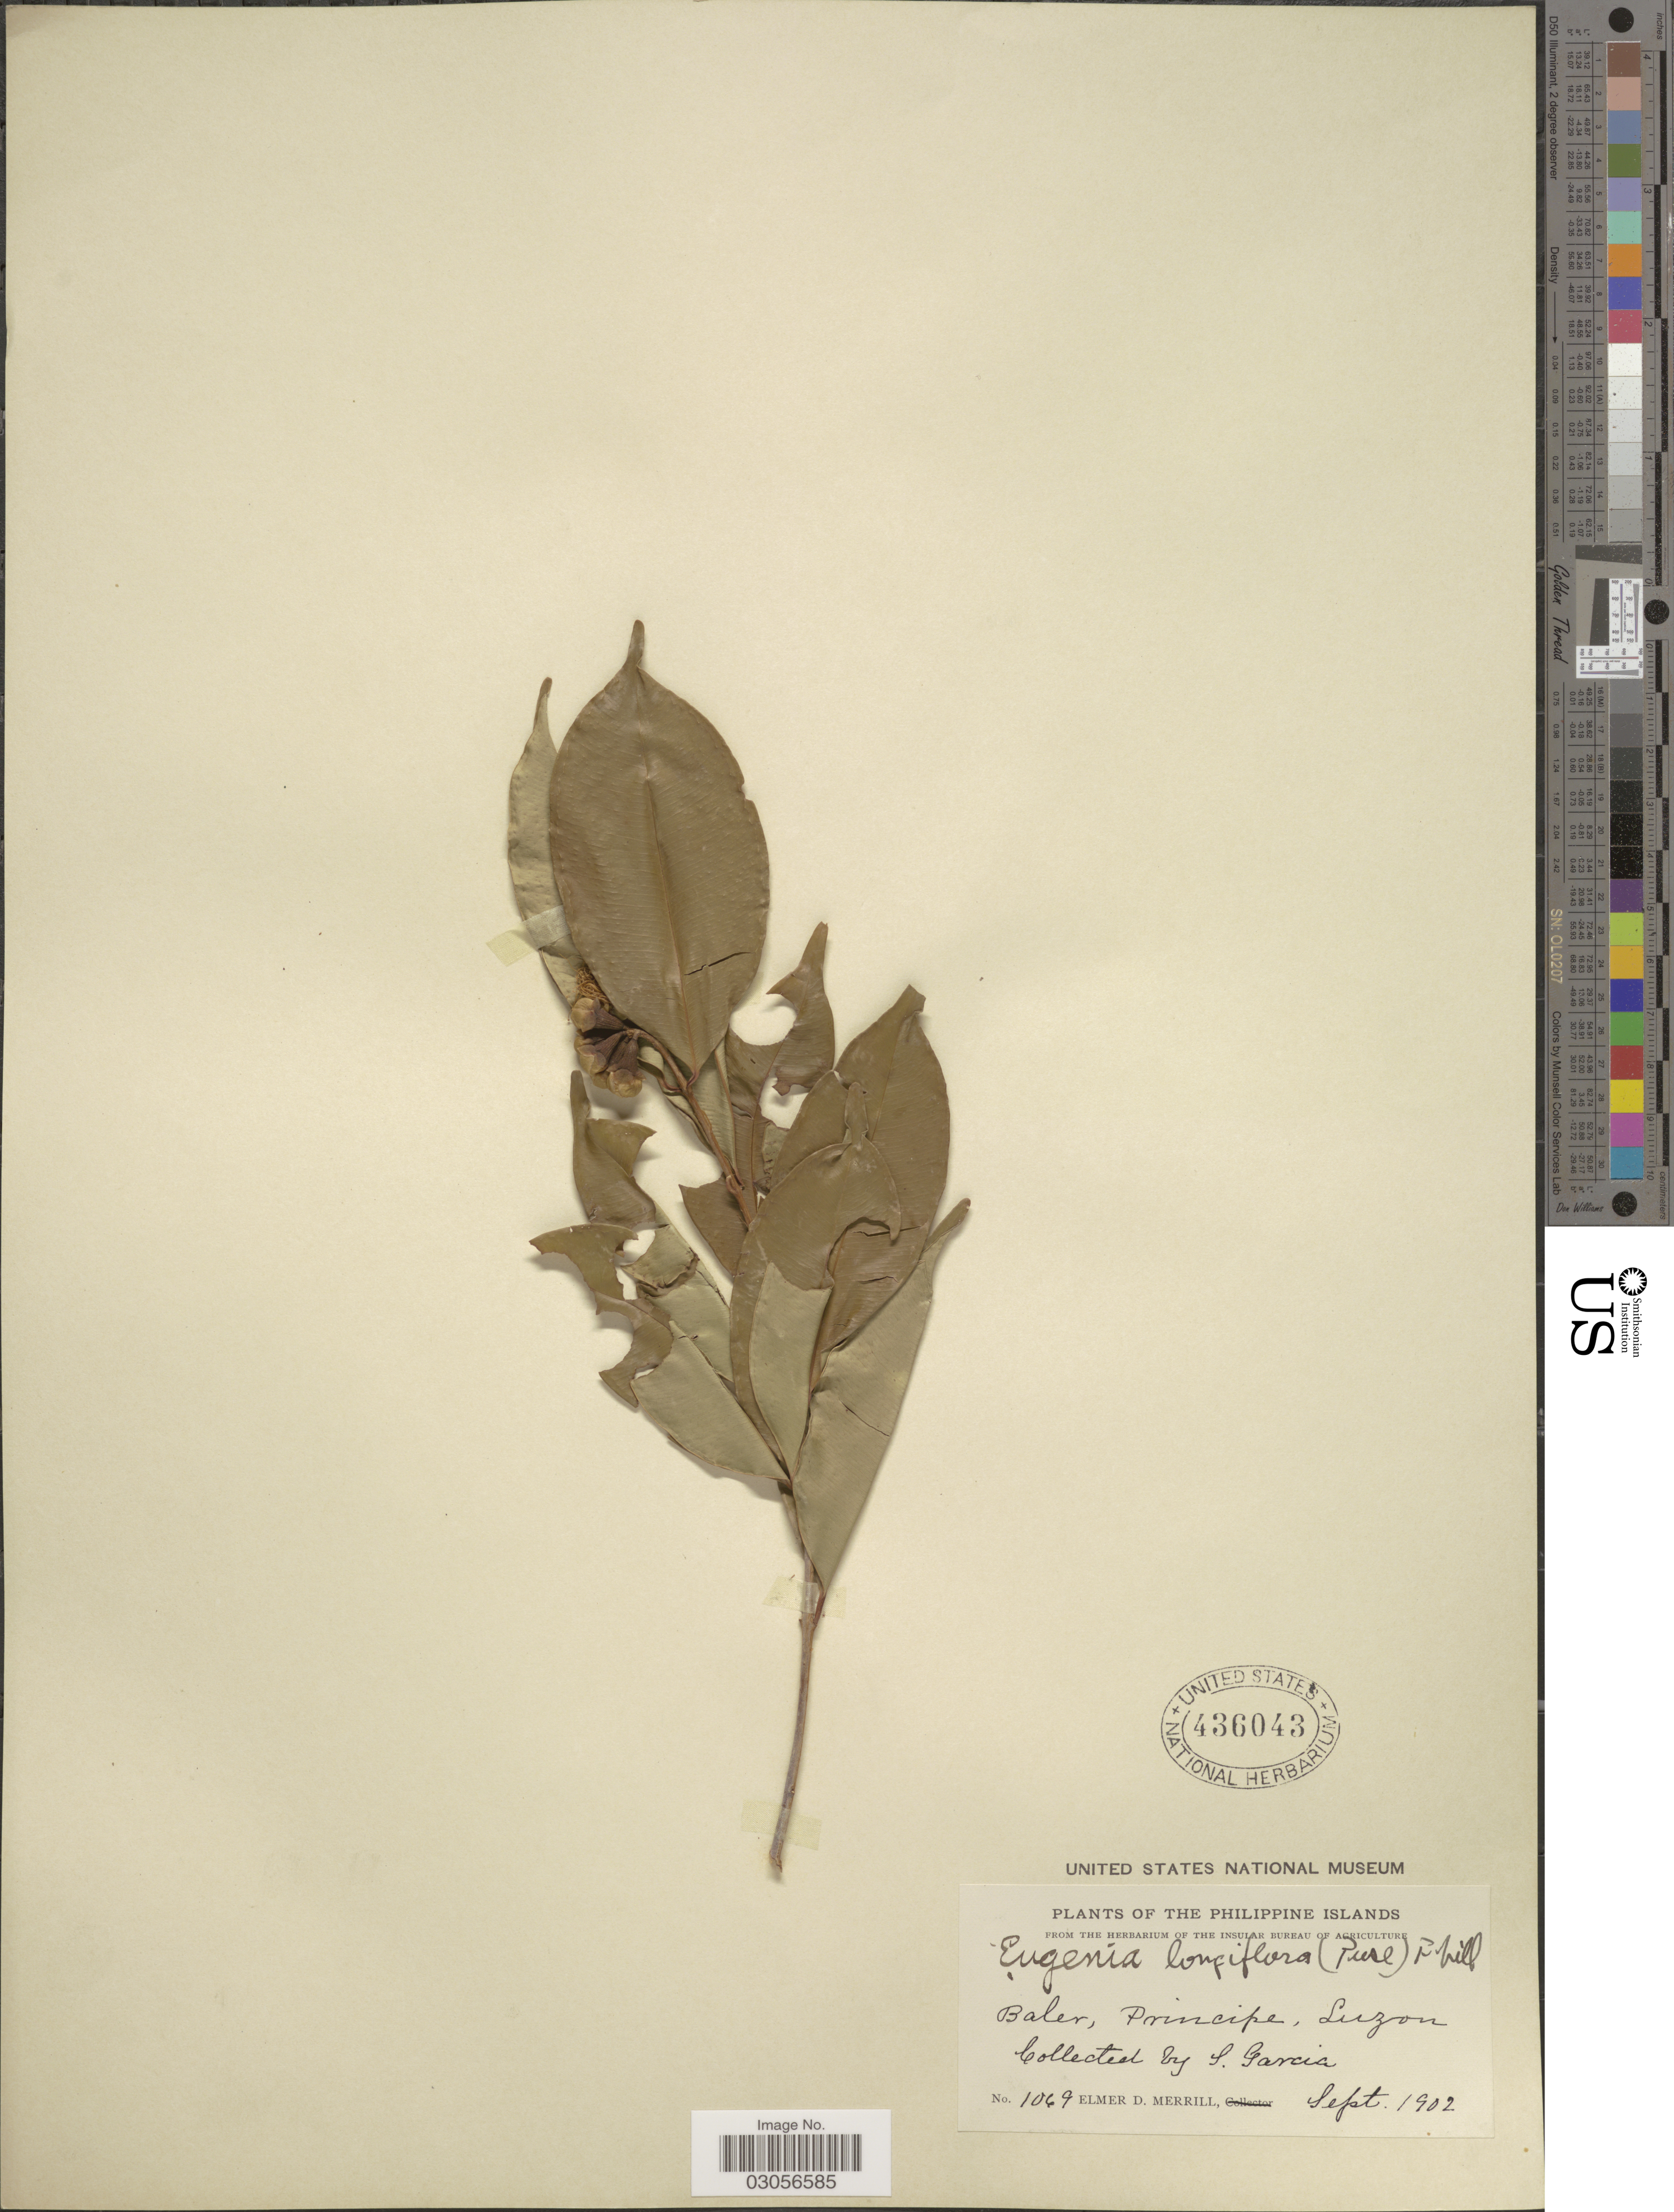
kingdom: Plantae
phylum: Tracheophyta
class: Magnoliopsida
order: Myrtales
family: Myrtaceae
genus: Syzygium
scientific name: Syzygium cerasiforme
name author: (Blume) Merr. & L.M. Perry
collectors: S. Garcia & E. Merrill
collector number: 1069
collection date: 1902-09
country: Philippines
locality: Philippine Islands. Baler, Principe, Luzon.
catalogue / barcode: US 436043